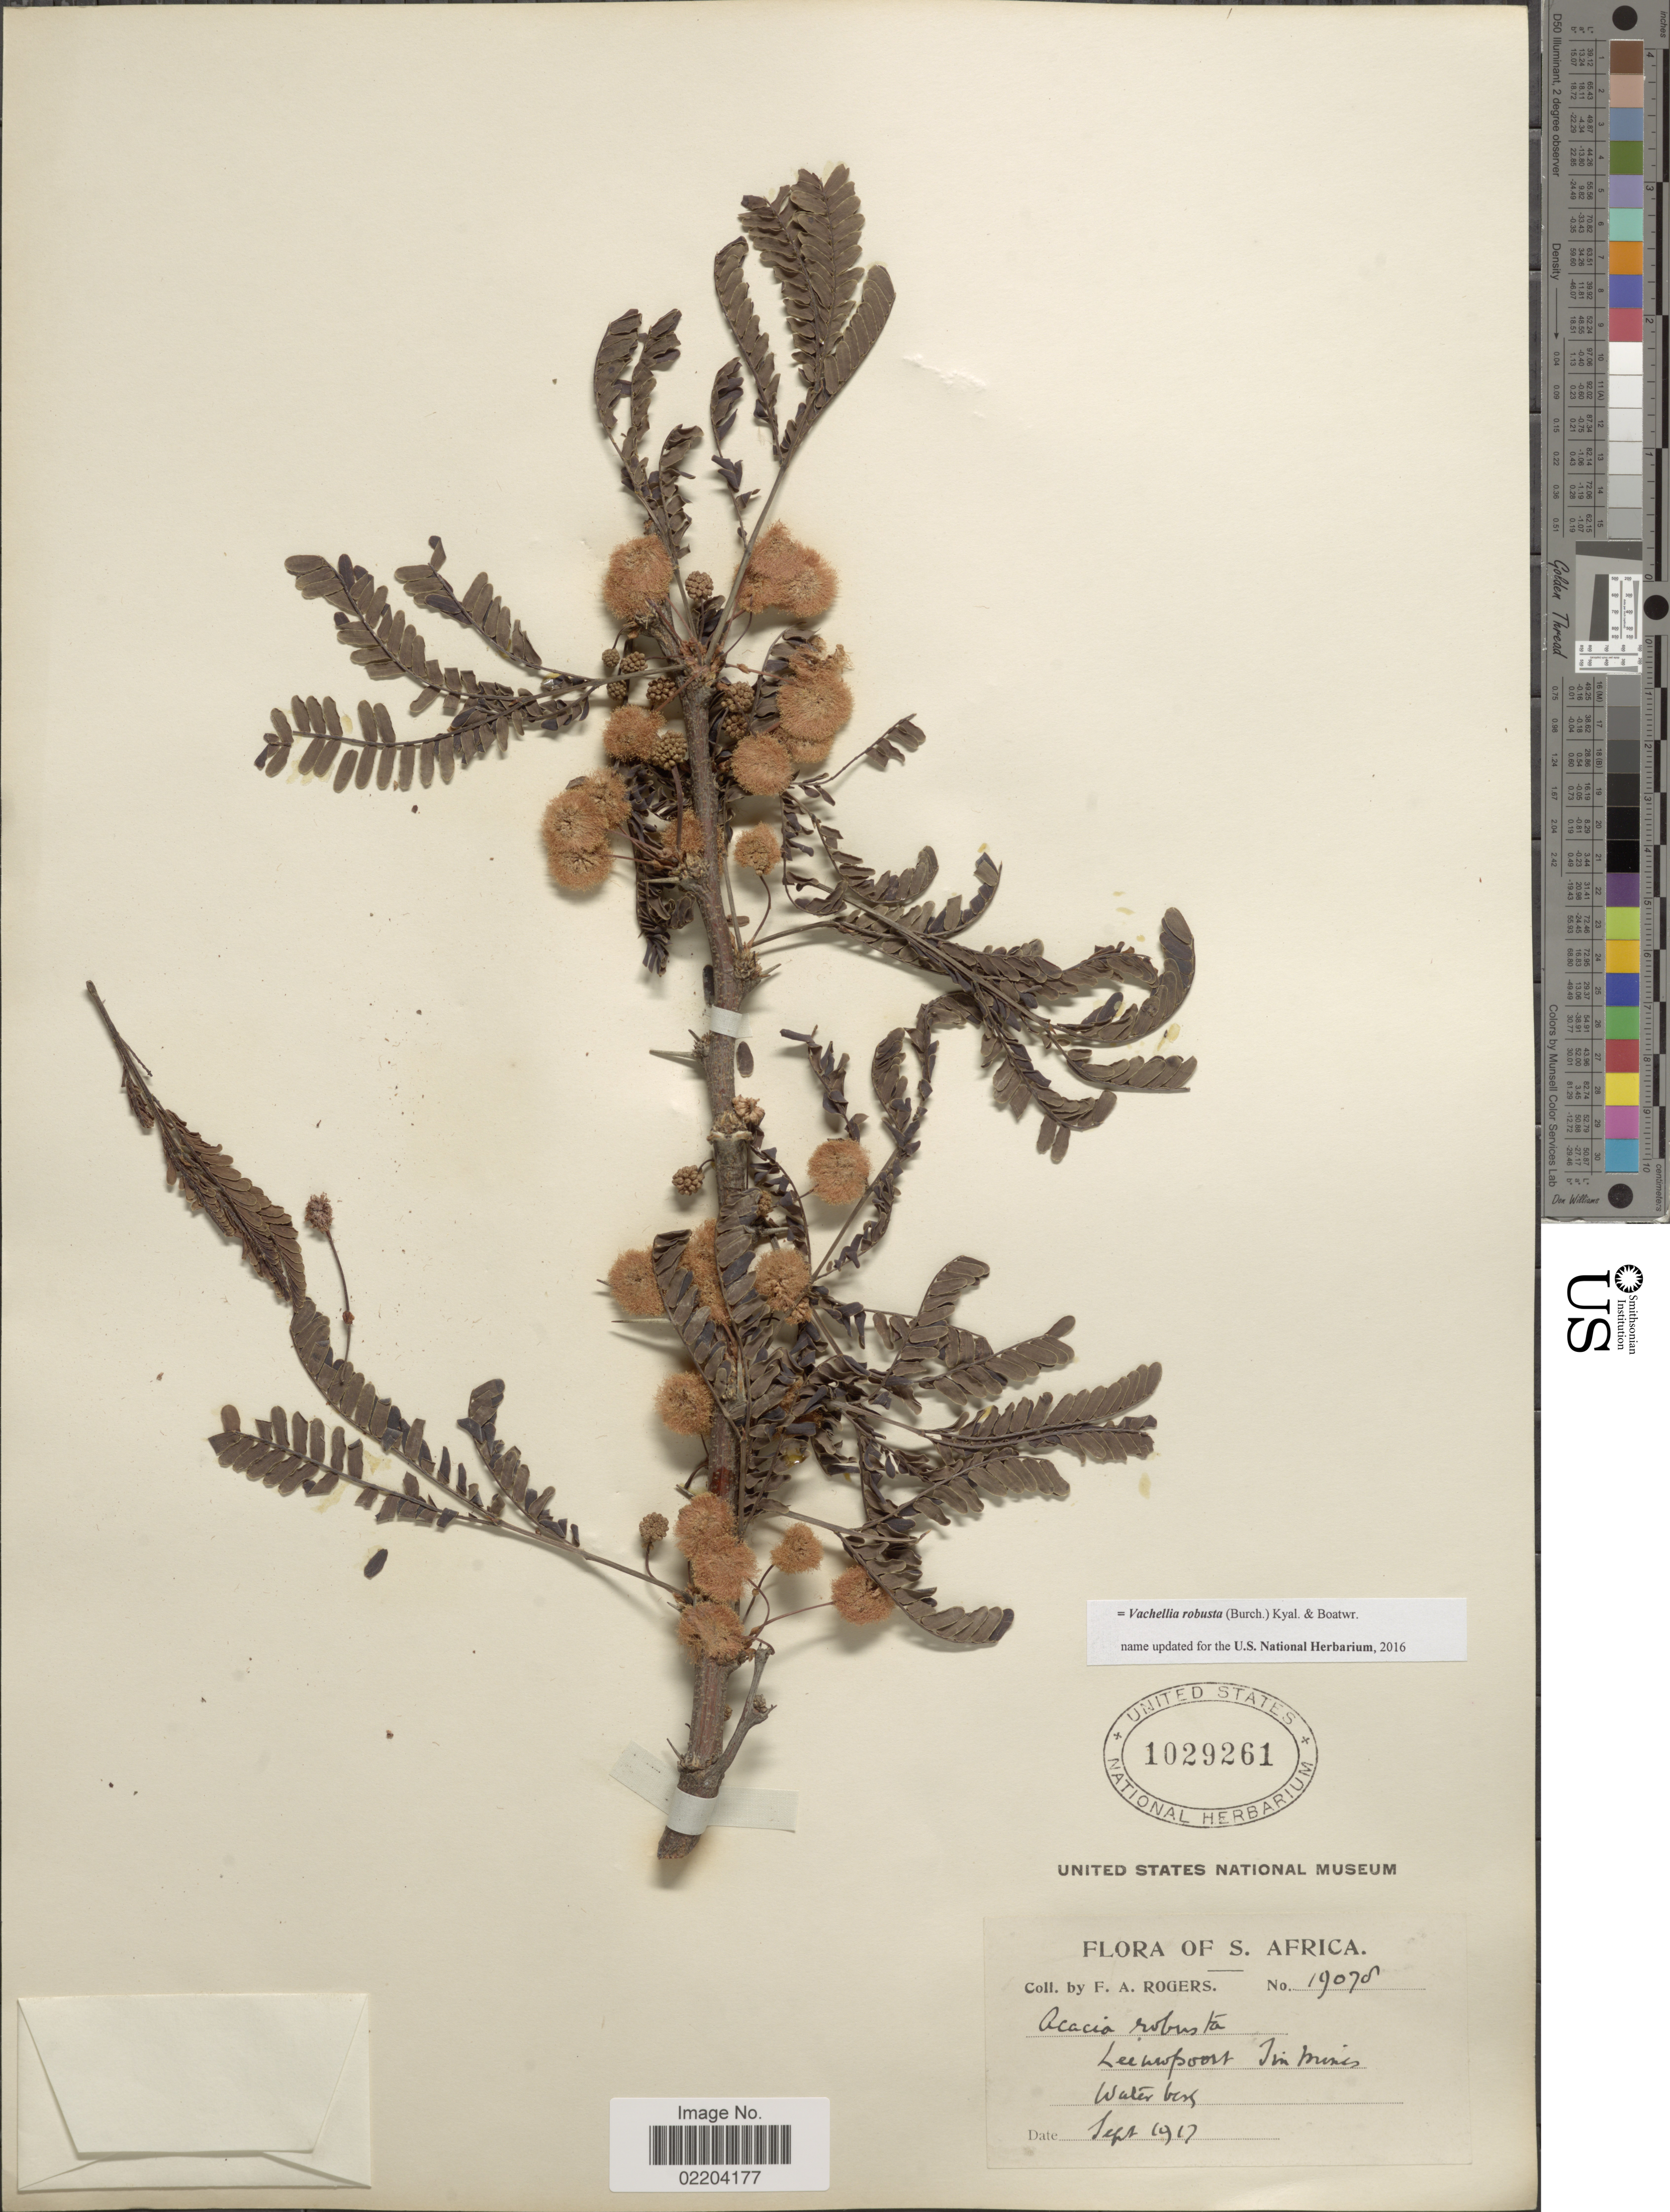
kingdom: Plantae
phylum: Tracheophyta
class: Magnoliopsida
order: Fabales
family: Fabaceae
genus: Vachellia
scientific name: Vachellia robusta subsp. robusta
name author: (Burch.) Kyal. & Boatwr.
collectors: F. A. Rogers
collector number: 19078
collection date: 1917-09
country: South Africa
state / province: Limpopo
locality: Leeuwpoort Tin Mines, Waterberg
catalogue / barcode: US 1029261